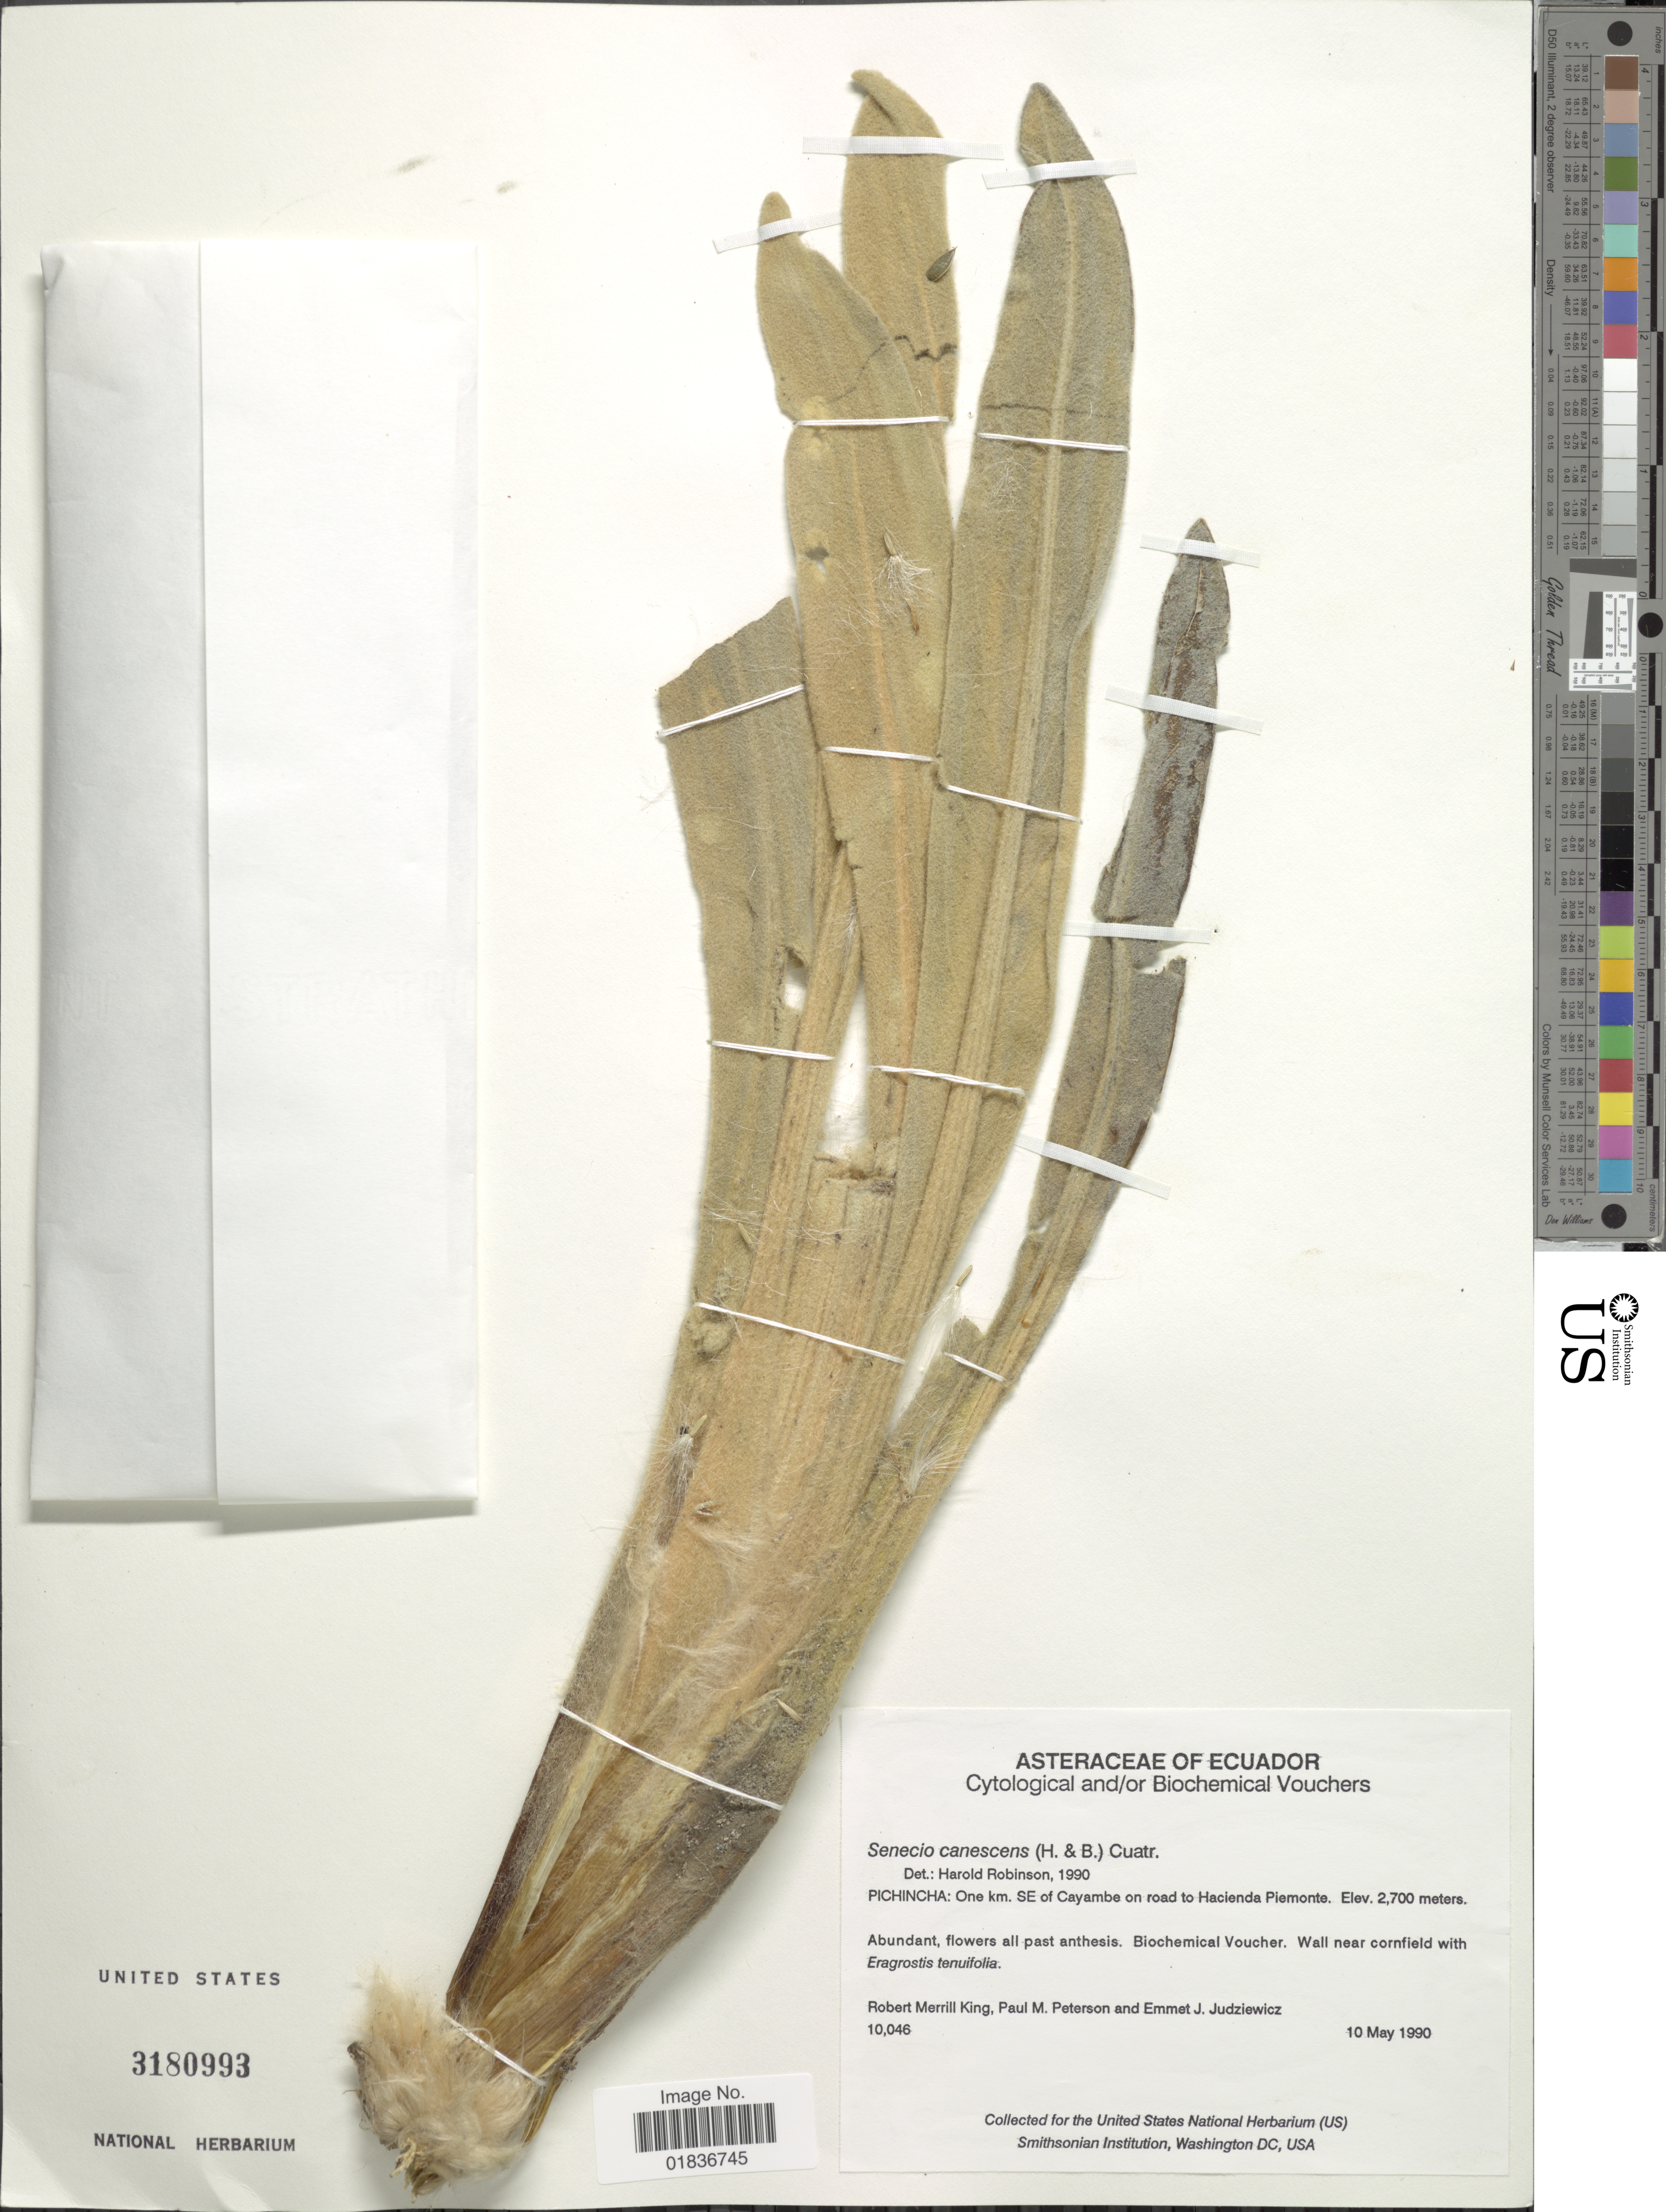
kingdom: Plantae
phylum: Tracheophyta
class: Magnoliopsida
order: Asterales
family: Asteraceae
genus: Senecio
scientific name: Senecio canescens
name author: (Bonpl.) Cuatrec.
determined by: Salomon, Luciana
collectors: R. M. King, P. M. Peterson & E. J. Judziewicz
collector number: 10046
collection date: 1990-05-10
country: Ecuador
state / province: Pichincha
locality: Pichincha: One km. SE of Cayambe on road to Hacienda Piemonte.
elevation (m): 2700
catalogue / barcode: US 3180993